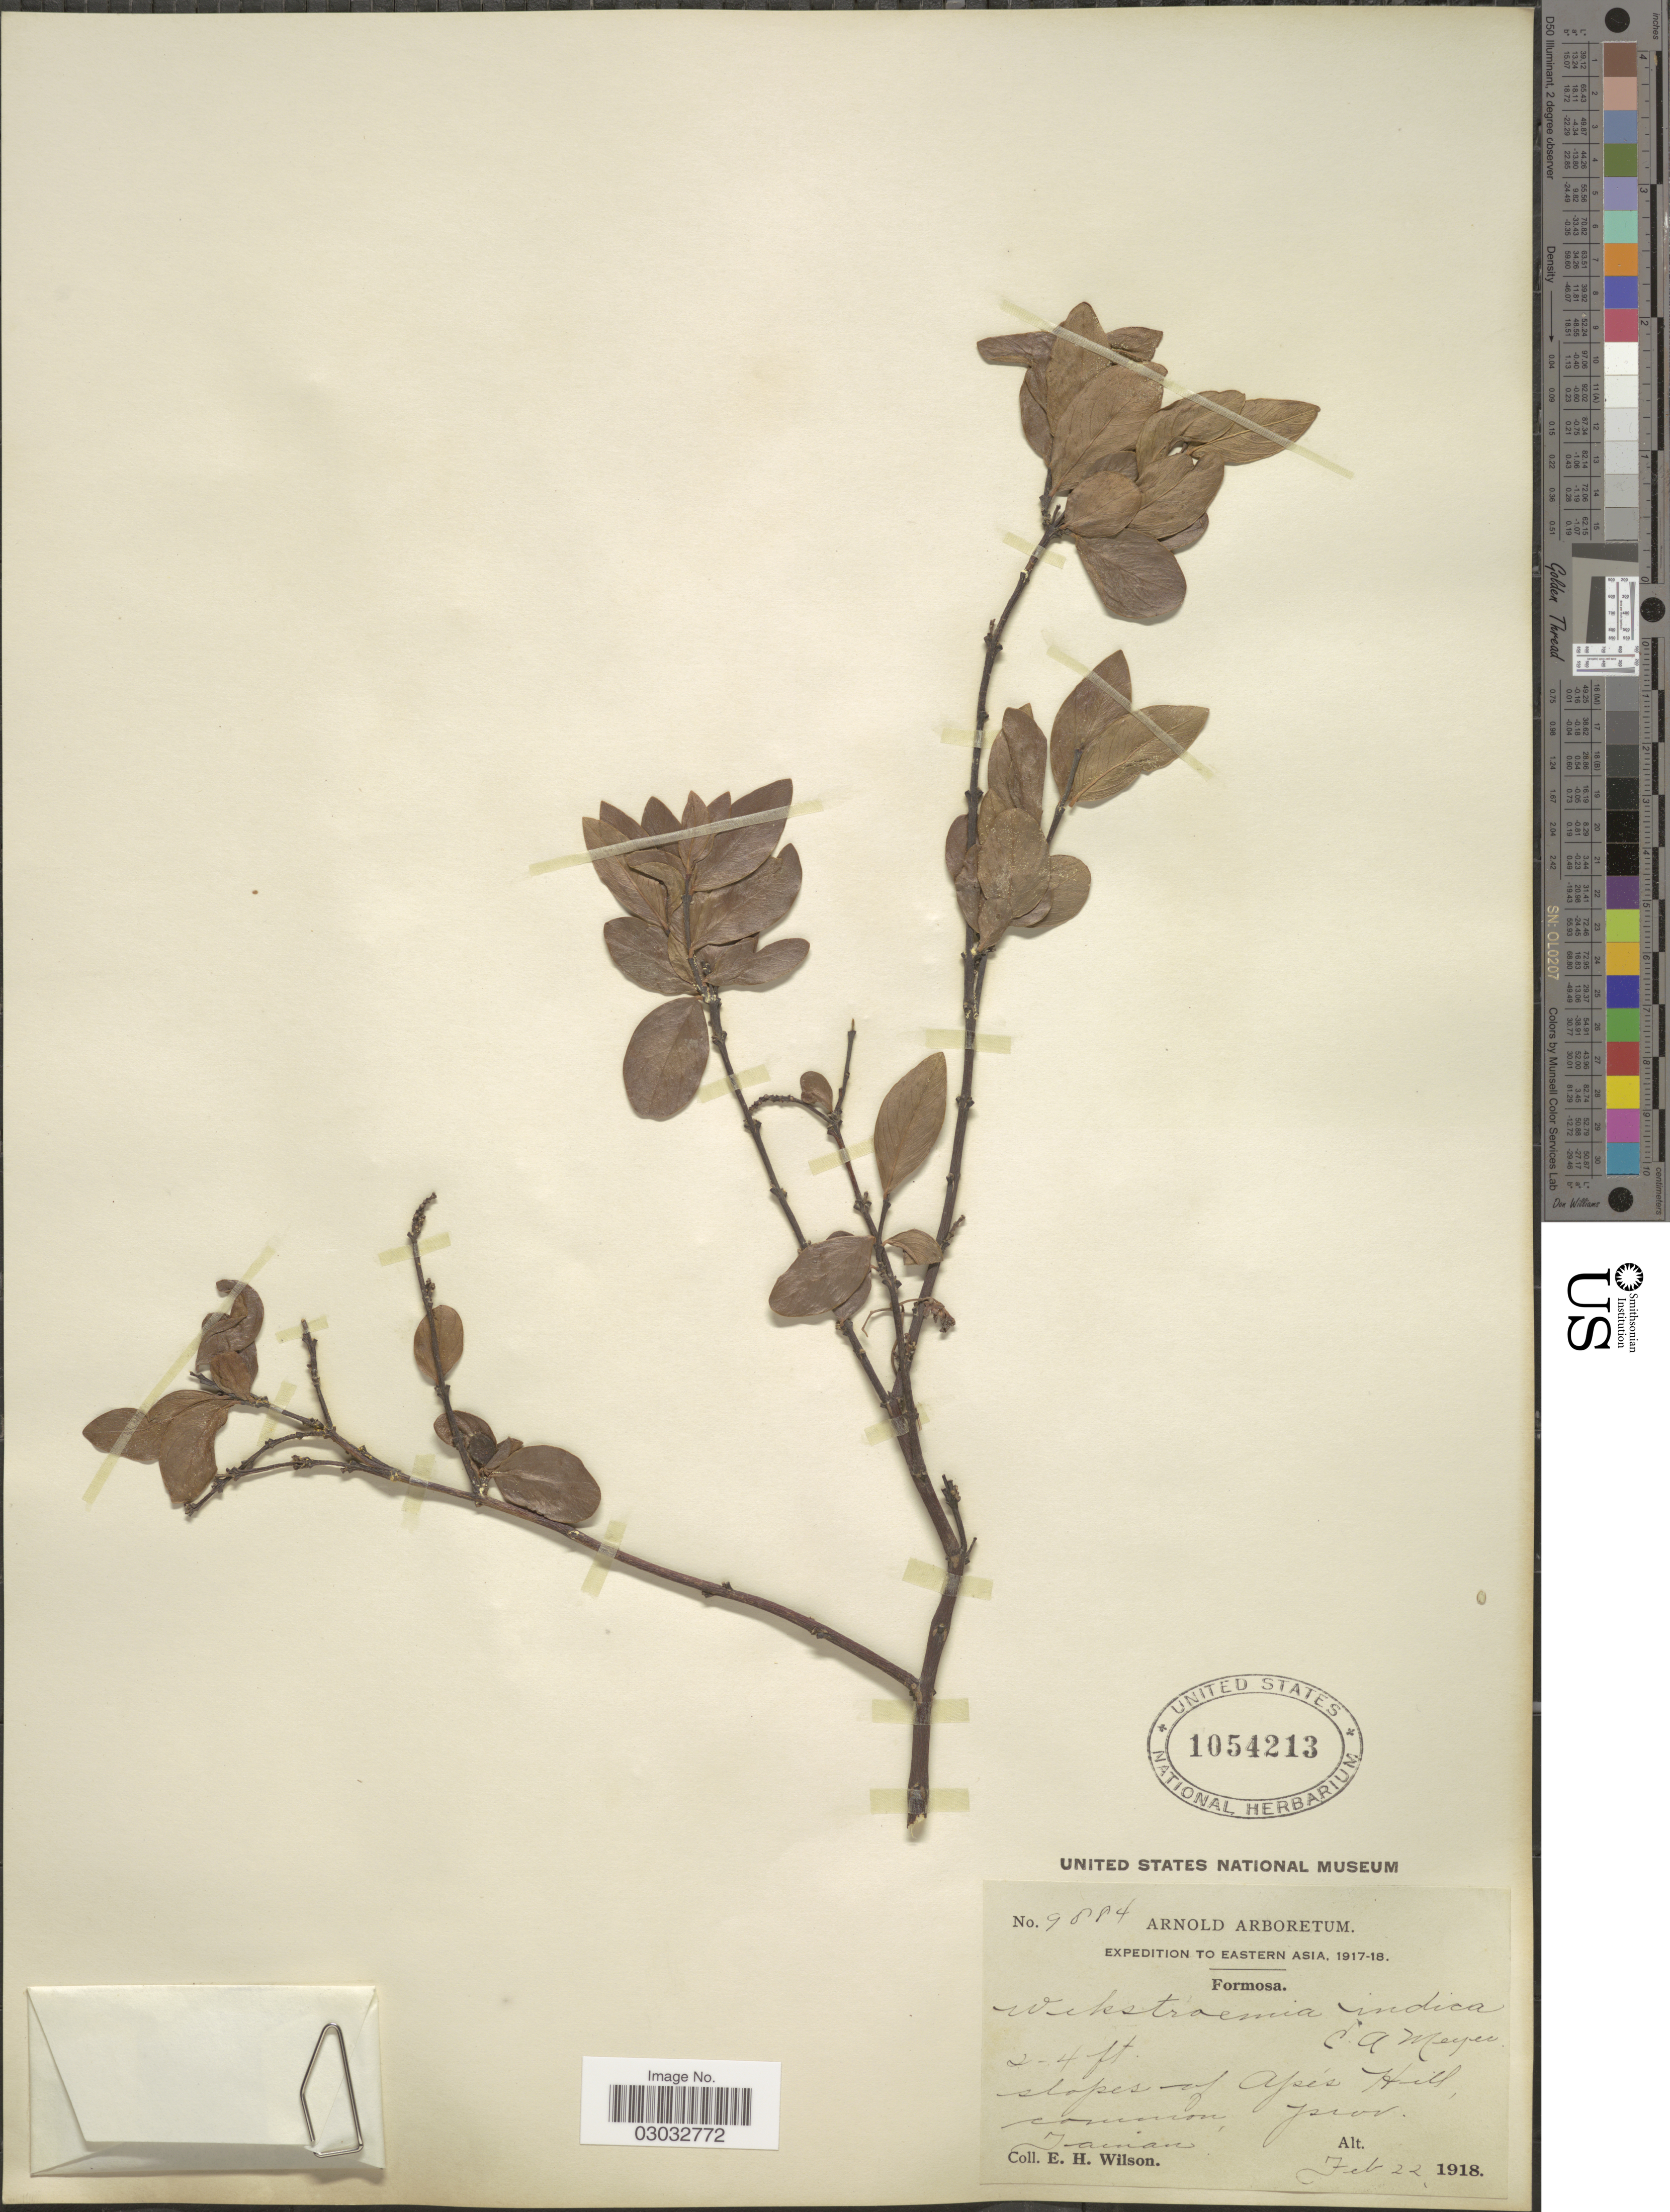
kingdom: Plantae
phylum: Tracheophyta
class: Magnoliopsida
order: Malvales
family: Thymelaeaceae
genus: Wikstroemia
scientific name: Wikstroemia indica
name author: (L.) C.A. Mey.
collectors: E. Wilson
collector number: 9884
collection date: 1918-02-22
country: Taiwan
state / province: Tainan City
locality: Formosa, Eastern Asia, slopes of Apés Hill, common prov. Tainan.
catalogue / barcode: US 1054213